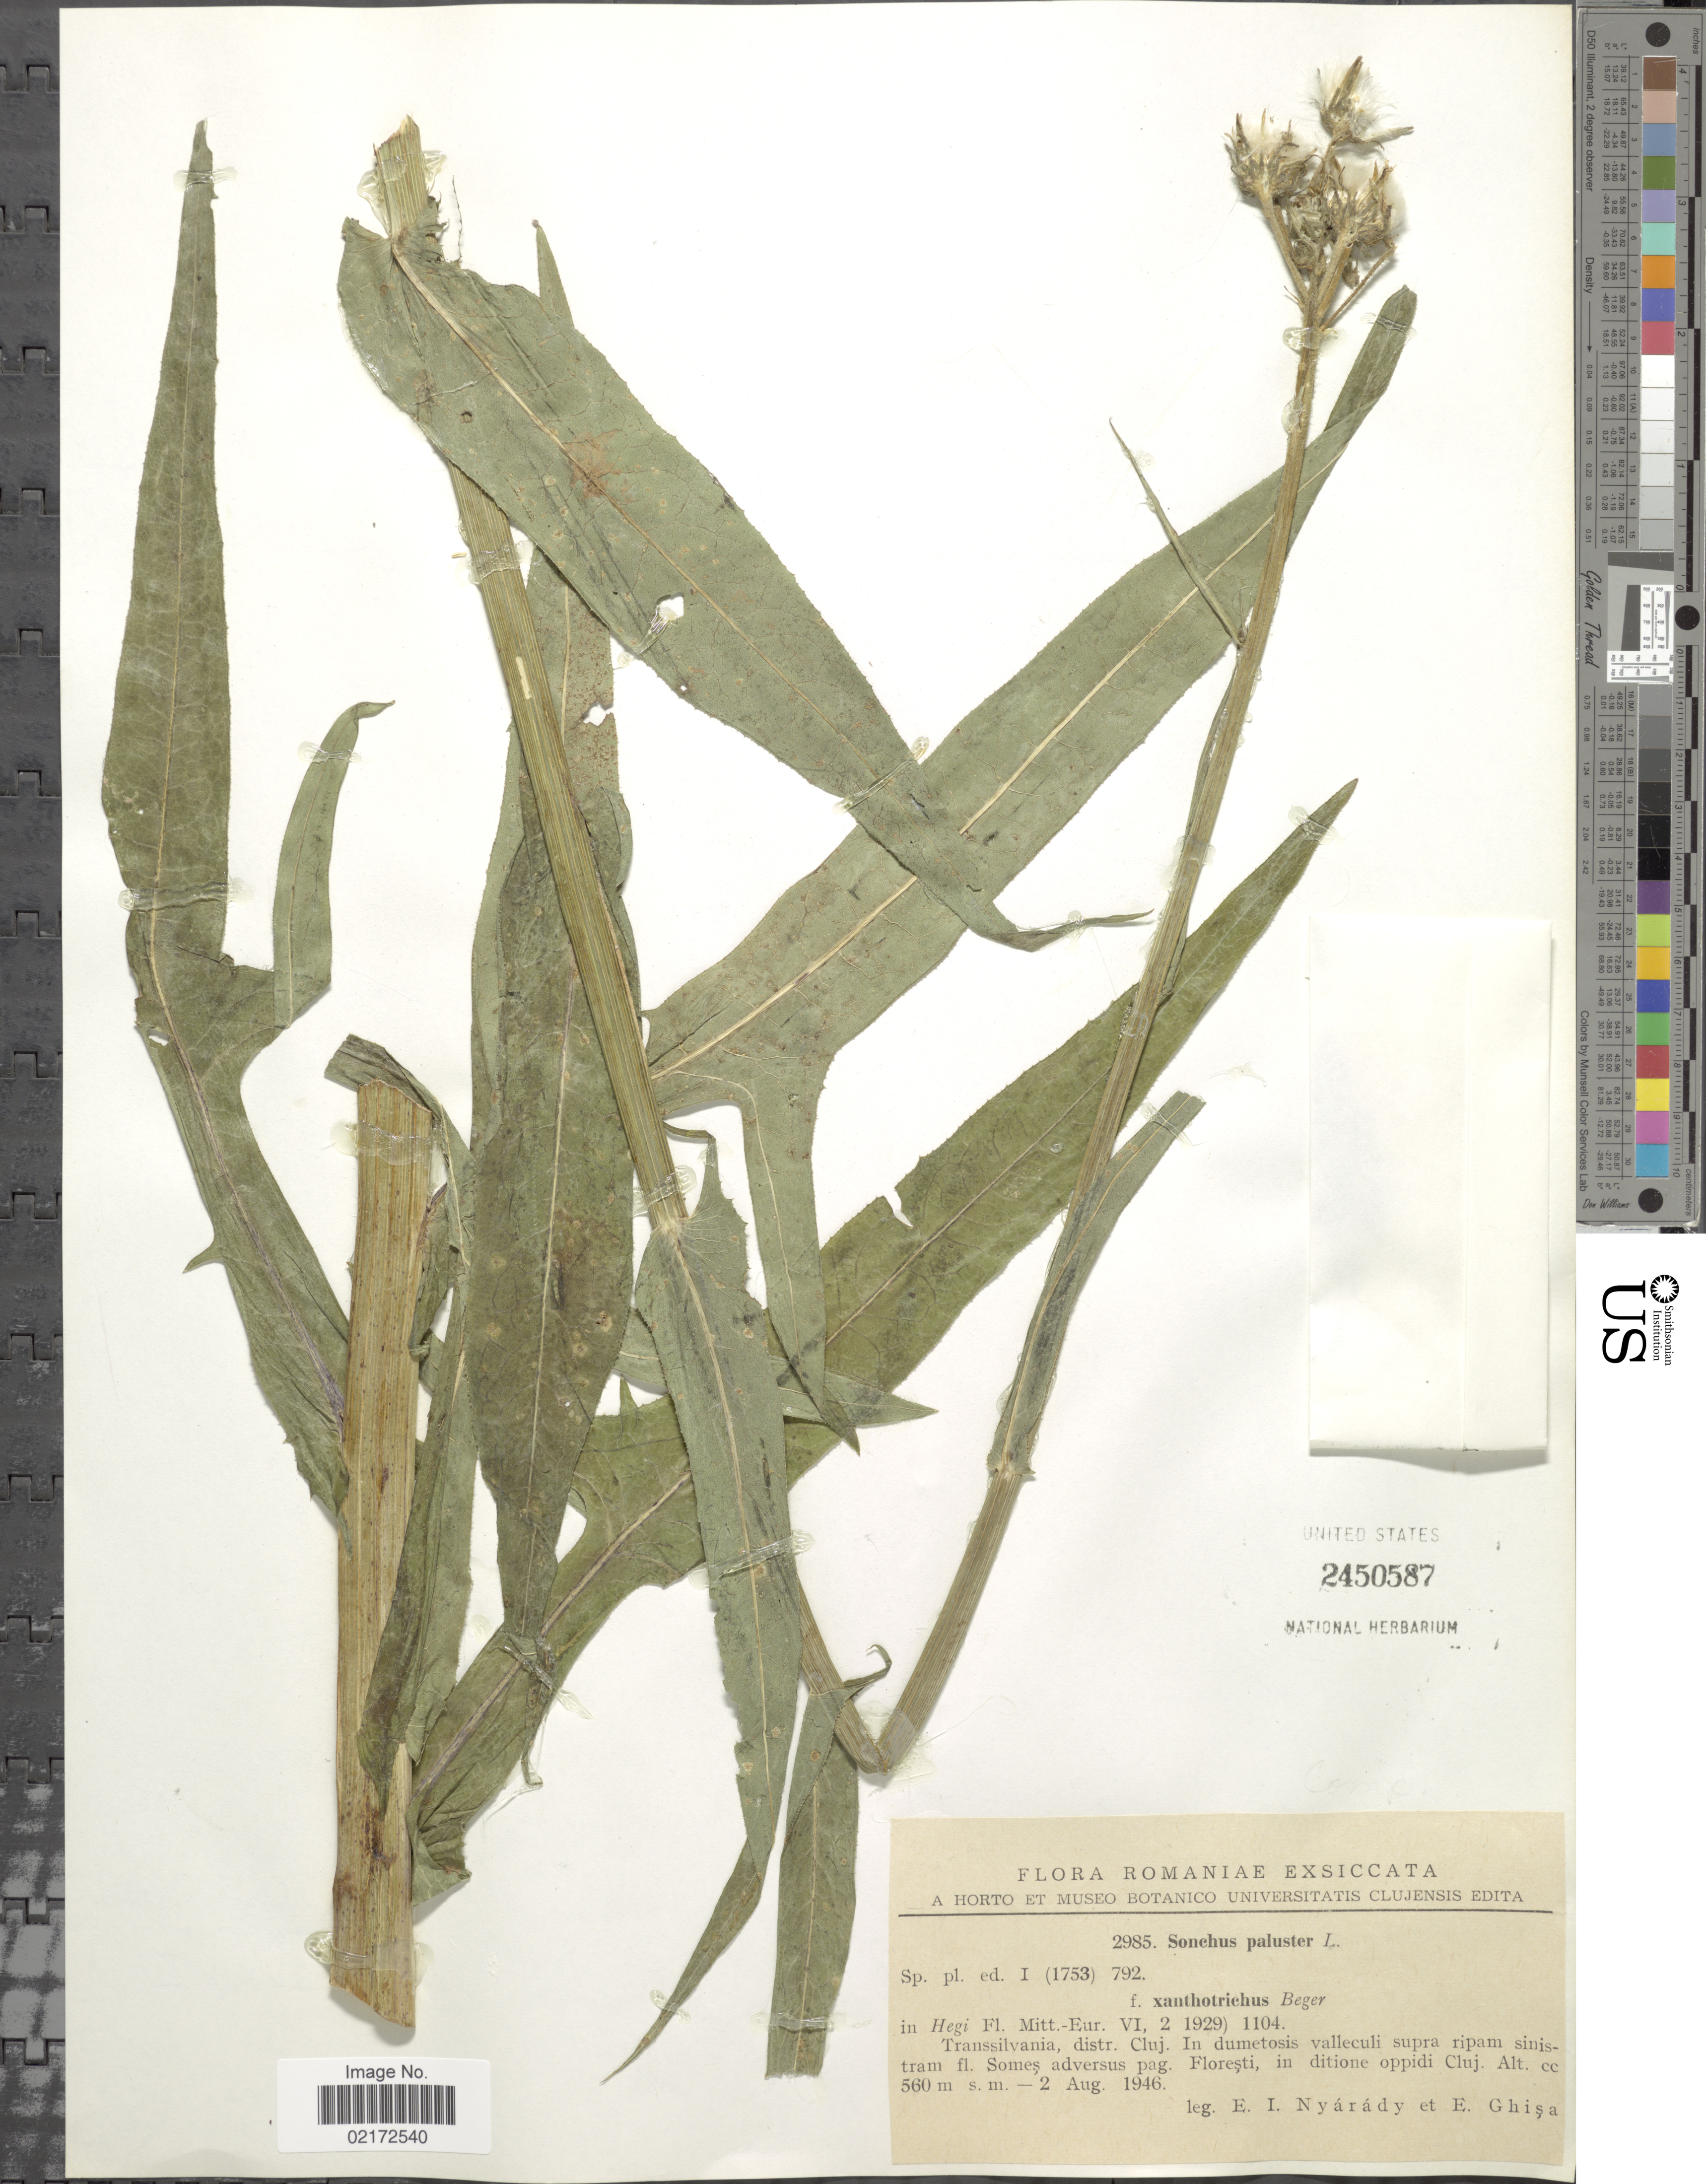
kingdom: Plantae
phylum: Tracheophyta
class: Magnoliopsida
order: Asterales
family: Asteraceae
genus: Sonchus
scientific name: Sonchus palustris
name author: L.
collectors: E. Nyárády & E. Ghisa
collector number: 2985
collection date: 1946-08-02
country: Romania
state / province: Cluj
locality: Transsilvania, distr. Cluj. In dumestosis valleculi supra ripam sinistram fl. Somes adversus pag. Floresti, in ditione oppidi Cluj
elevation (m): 560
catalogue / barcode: US 2450587